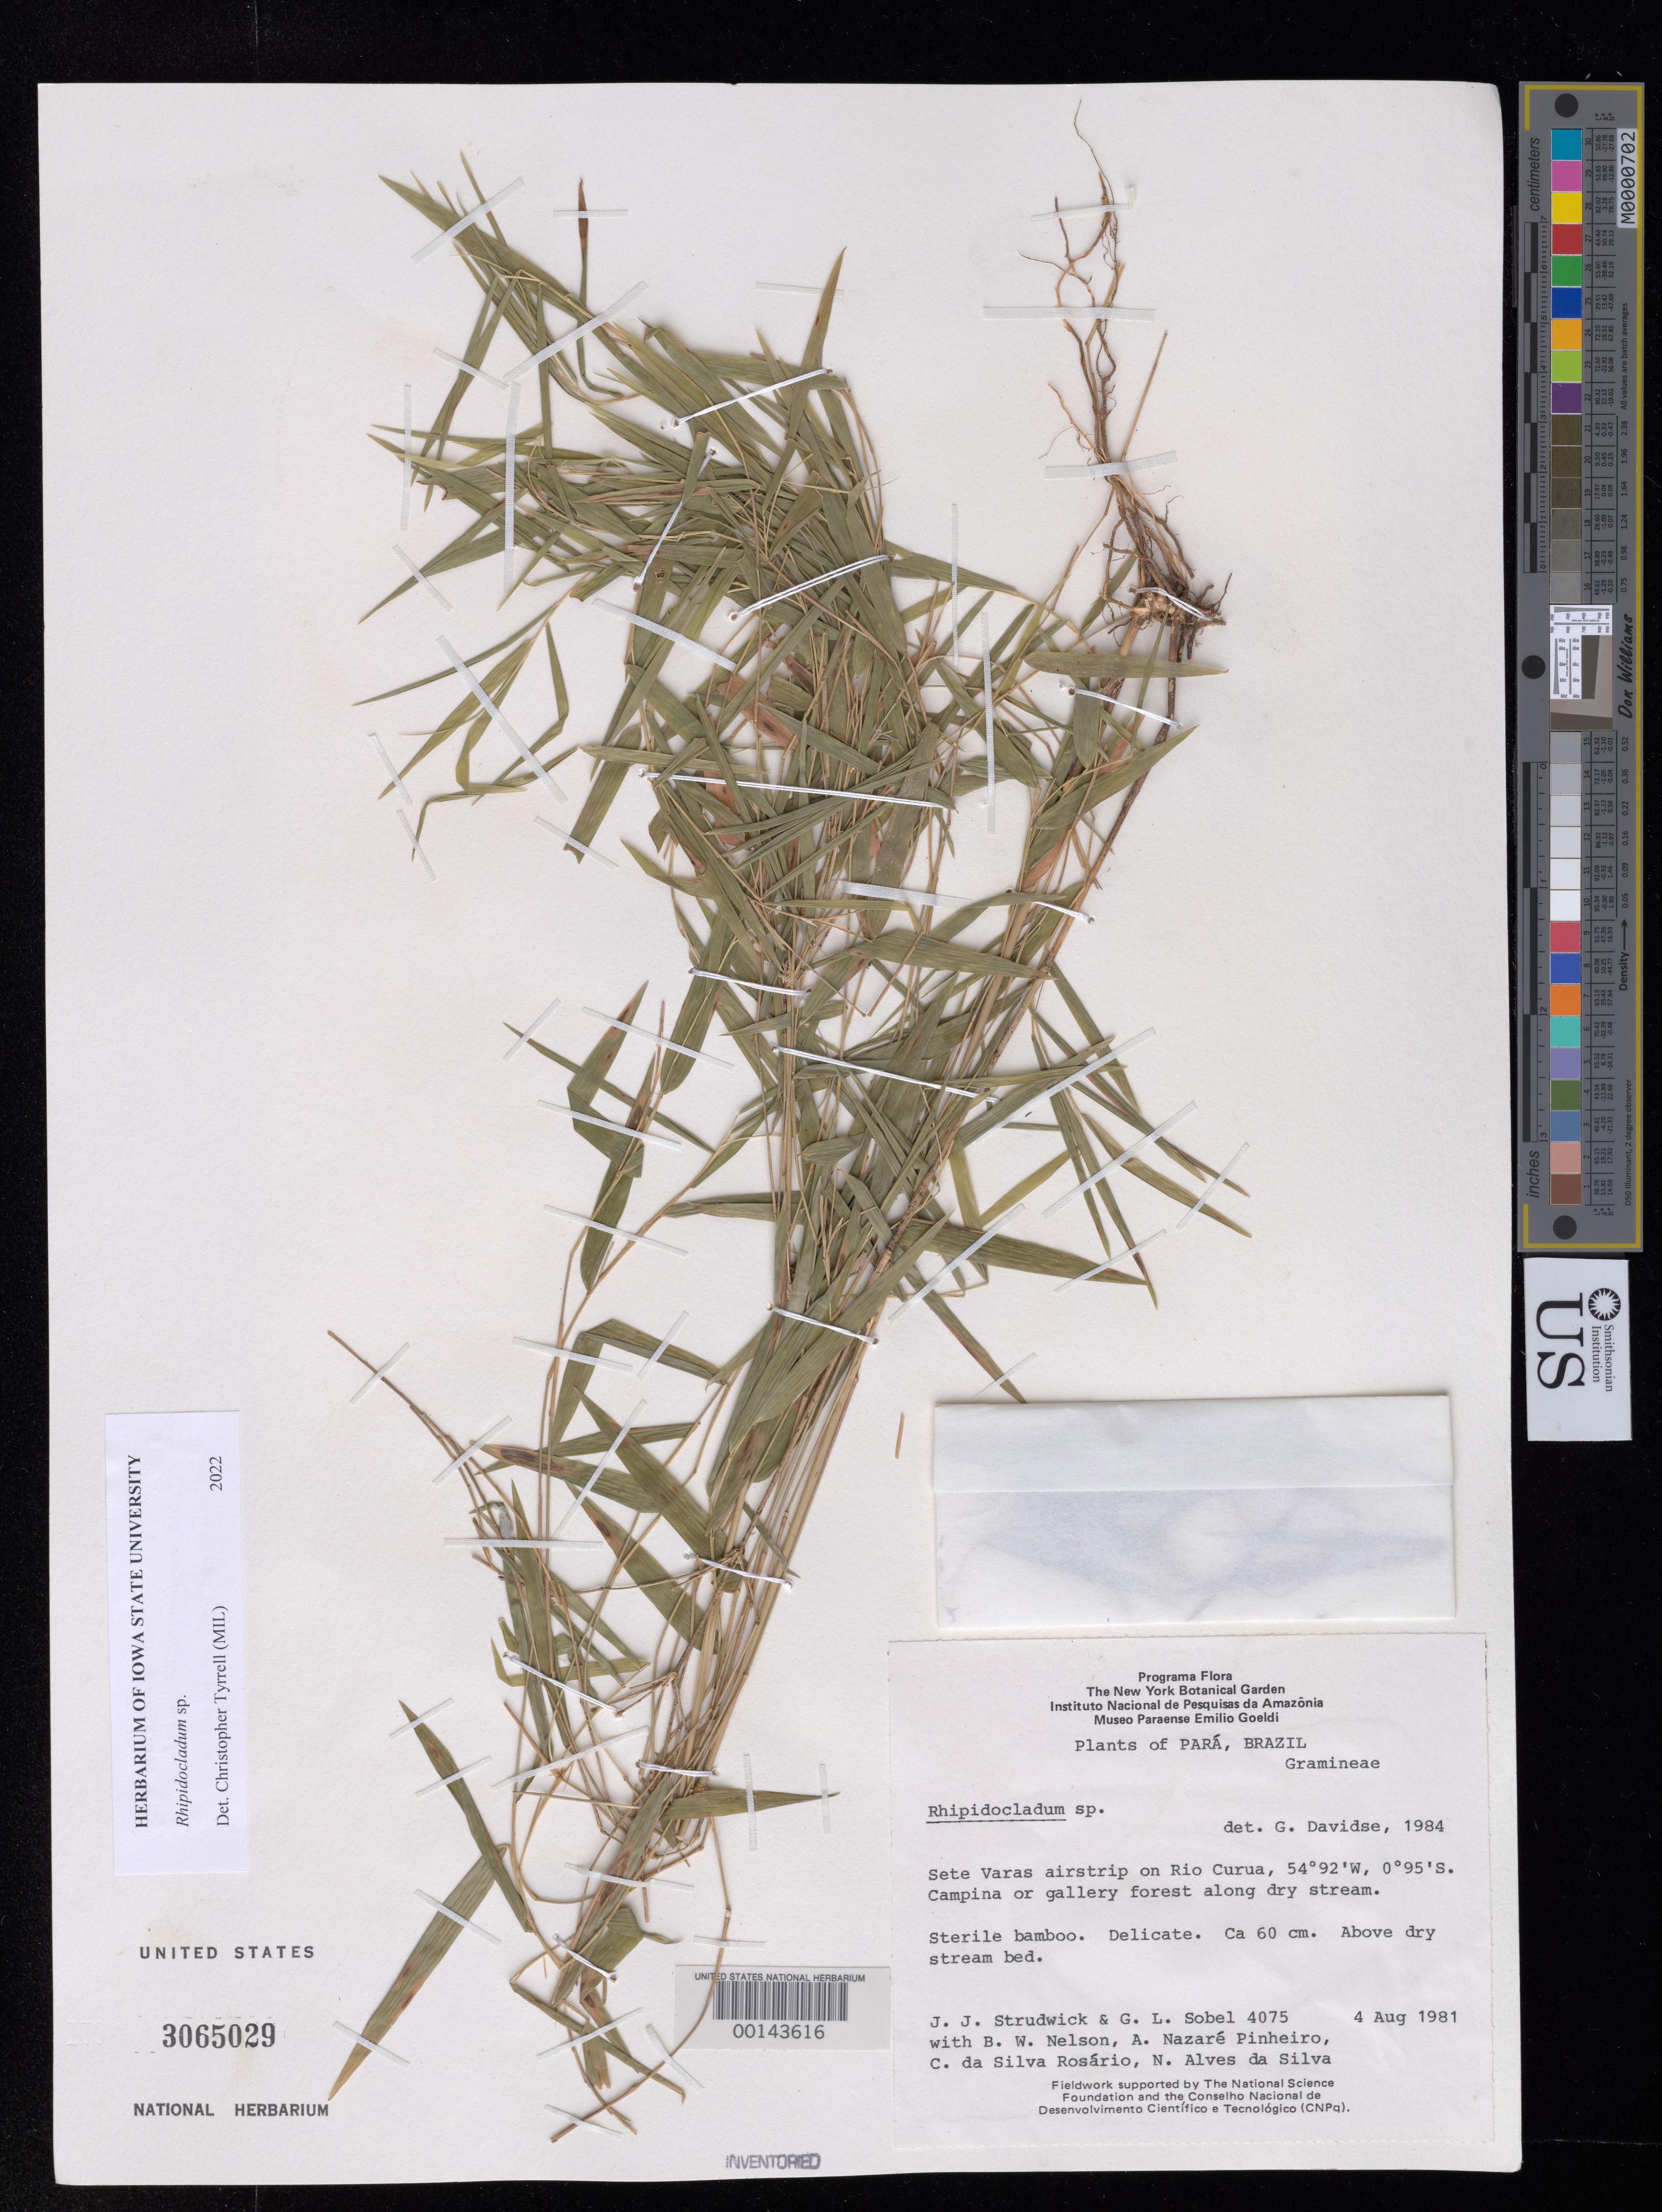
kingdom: Plantae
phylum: Tracheophyta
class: Liliopsida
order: Poales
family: Poaceae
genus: Rhipidocladum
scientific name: Rhipidocladum sp.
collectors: J. J. Strudwick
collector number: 4075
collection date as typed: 04 Aug 1981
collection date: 1981-08-04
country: Brazil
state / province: Pará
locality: Rio curua, sete varas airstrip lat 00 95's: long 54 72'w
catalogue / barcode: US 3065029